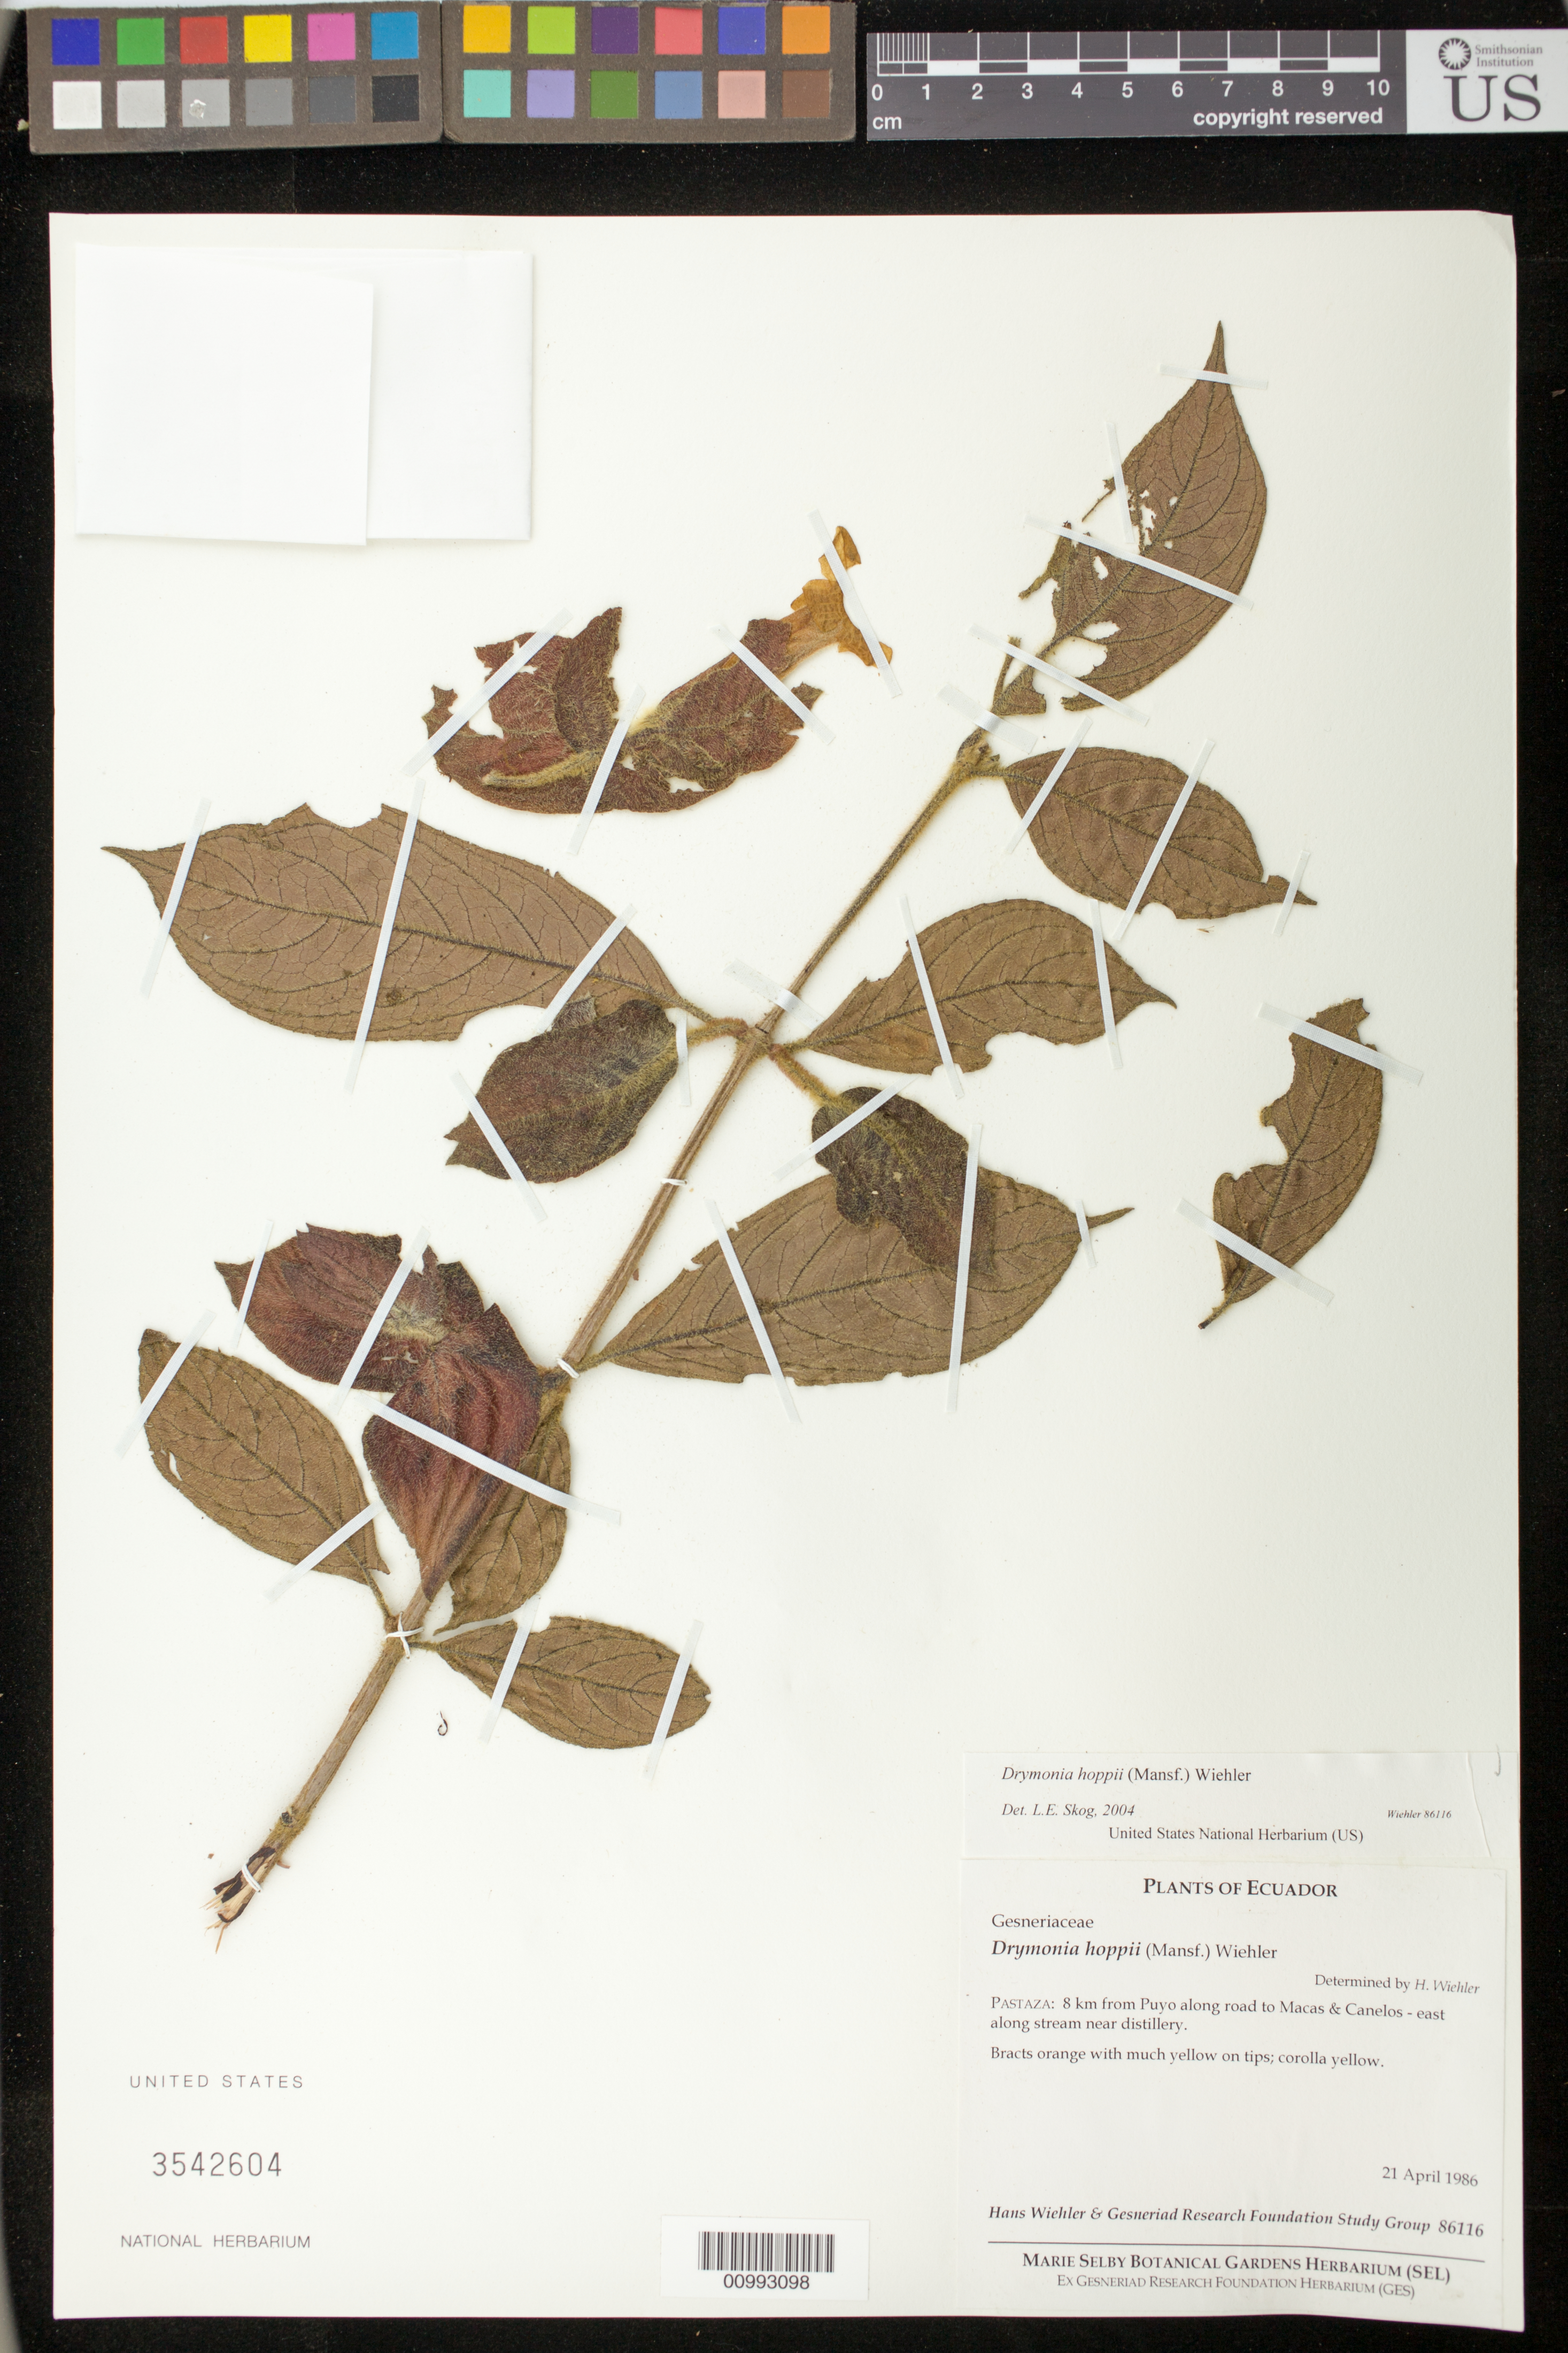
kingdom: Plantae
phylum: Tracheophyta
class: Magnoliopsida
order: Lamiales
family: Gesneriaceae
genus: Drymonia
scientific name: Drymonia hoppii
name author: (Mansf.) Wiehler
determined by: Skog, Laurence E.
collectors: H. J. Wiehler & Gesneriad Research Foundation Study Group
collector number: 86116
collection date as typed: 21 Apr 1986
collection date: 1986-04-21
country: Ecuador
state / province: Pastaza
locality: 8 km from Puyo along road to Macas & Canelos - east along stream near distillery.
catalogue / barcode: US 3542604